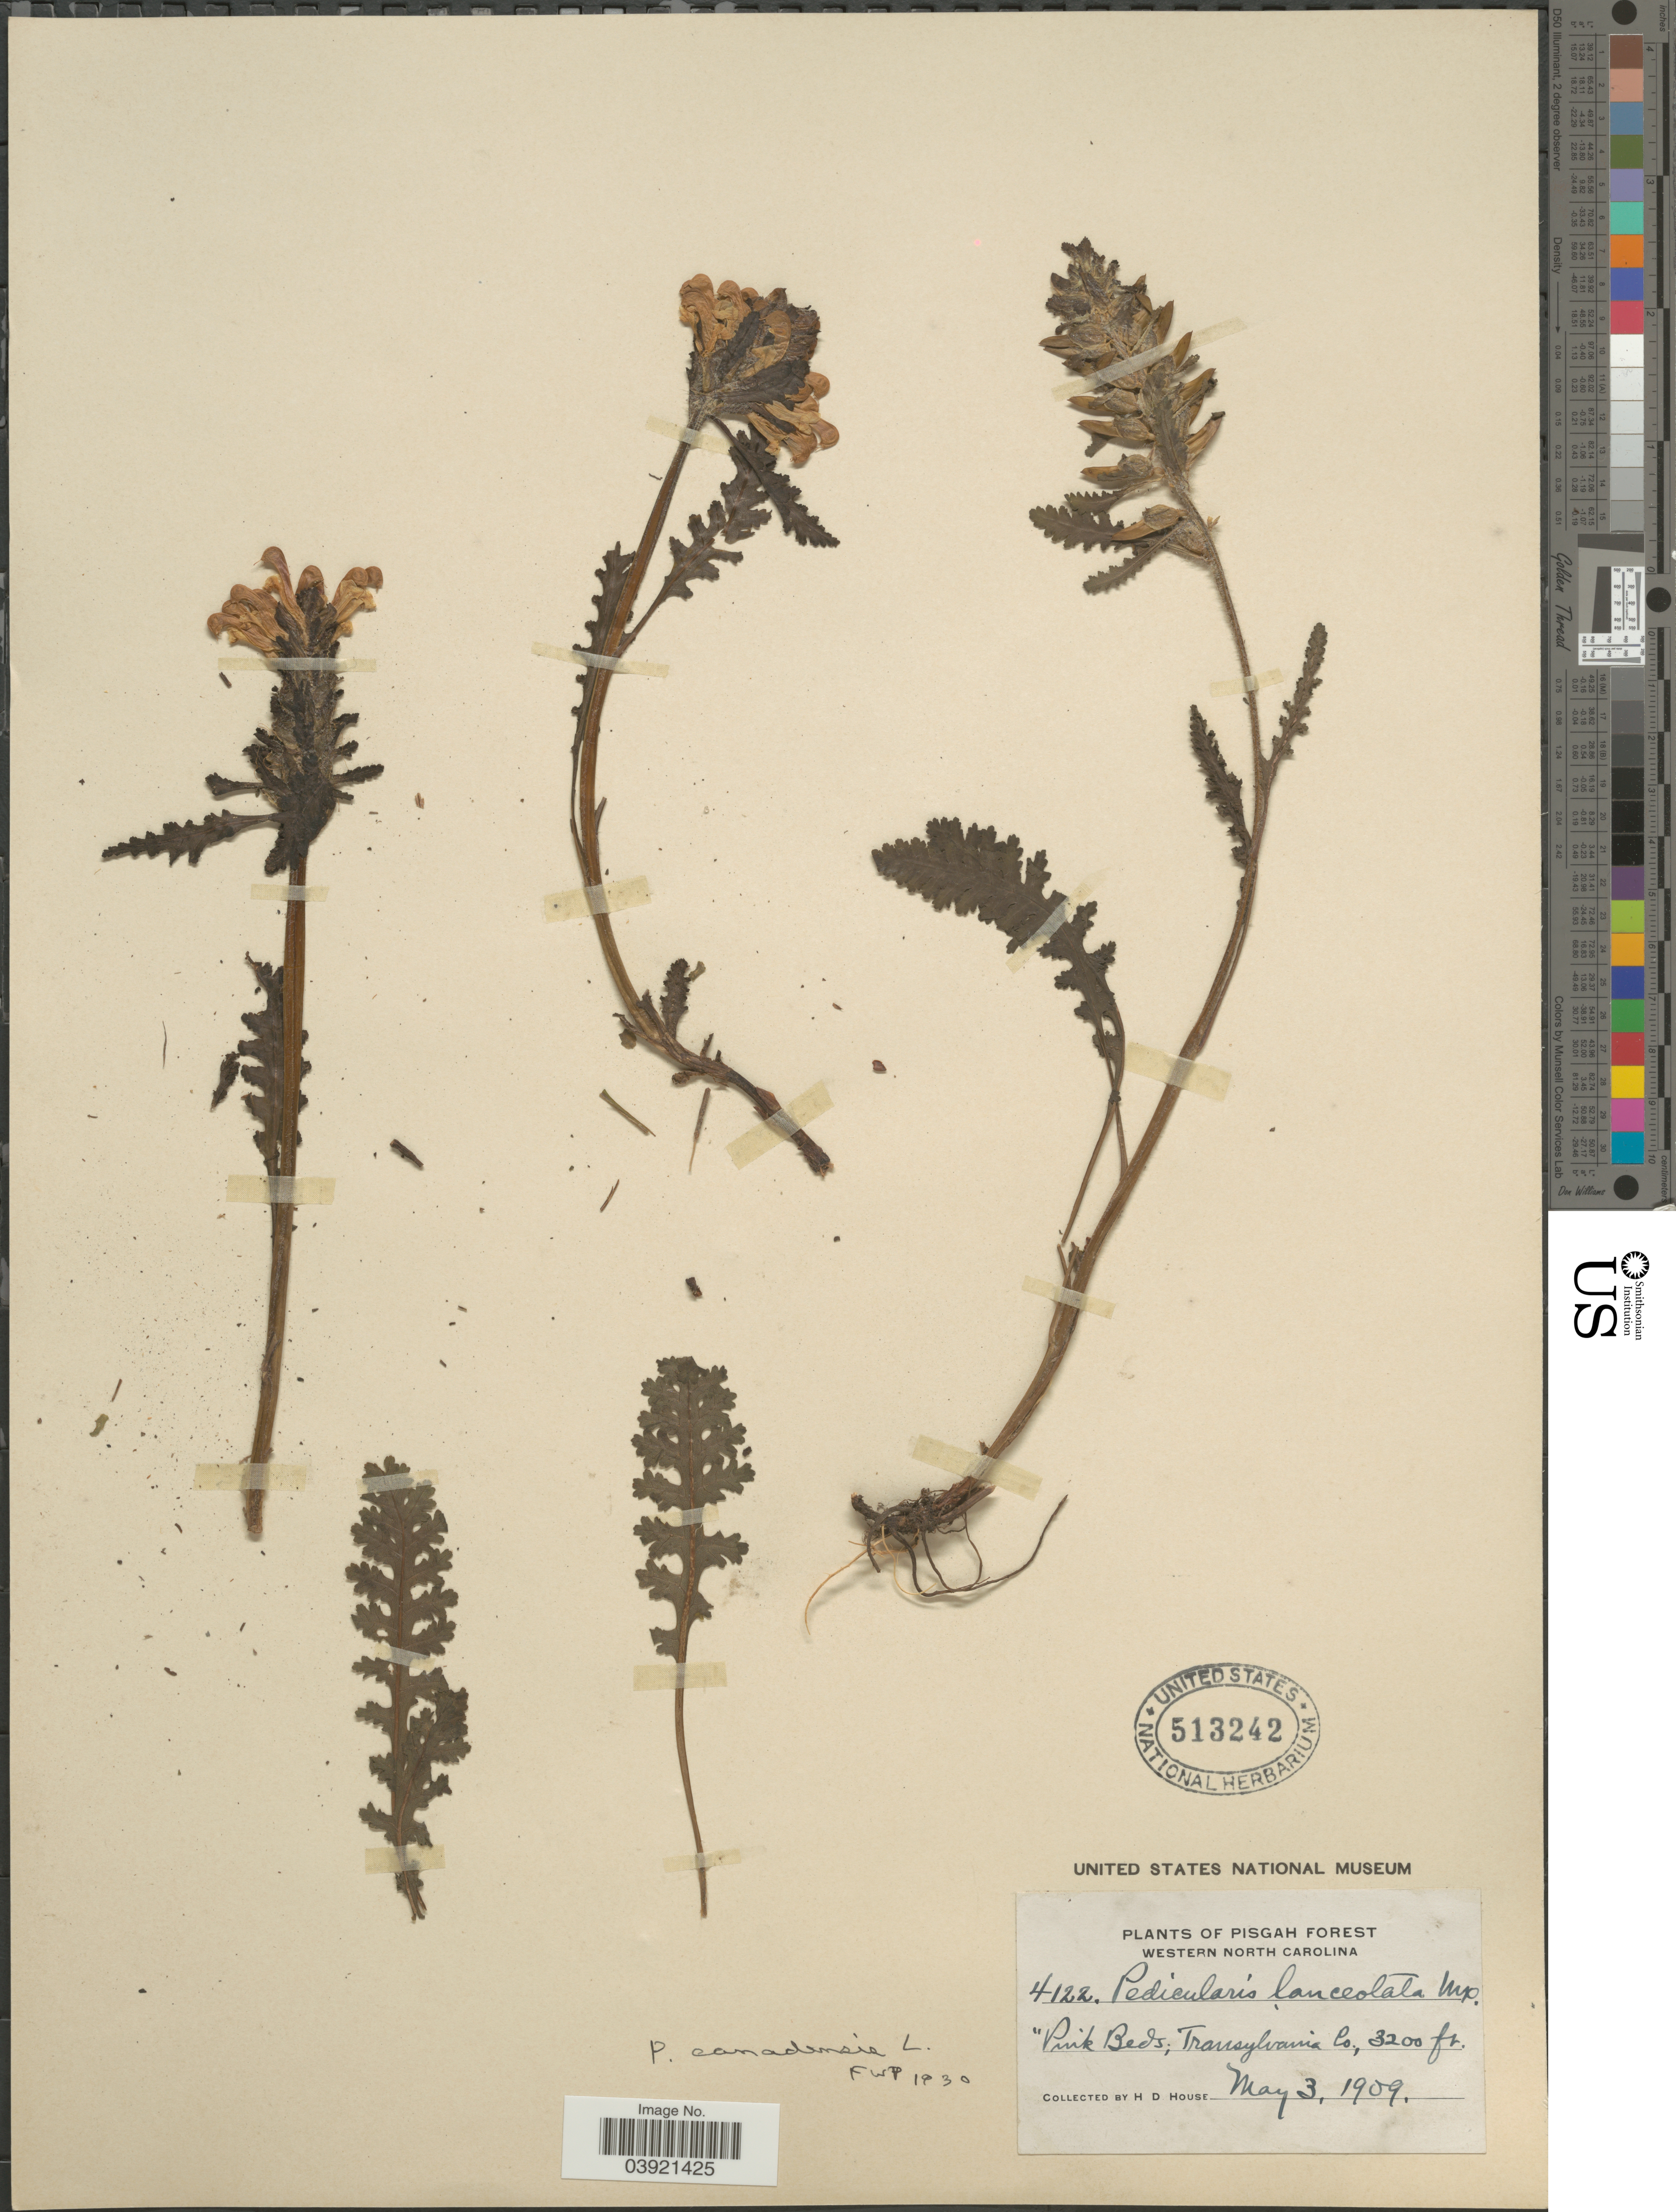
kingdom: Plantae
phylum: Tracheophyta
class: Magnoliopsida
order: Lamiales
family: Orobanchaceae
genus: Pedicularis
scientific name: Pedicularis canadensis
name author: L.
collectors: H. D. House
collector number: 4122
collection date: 1909-05-03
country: United States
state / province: North Carolina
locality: Pisgah Forest. Western North Carolina. Pink Beds; Transylvania Co.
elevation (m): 975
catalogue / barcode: US 513242